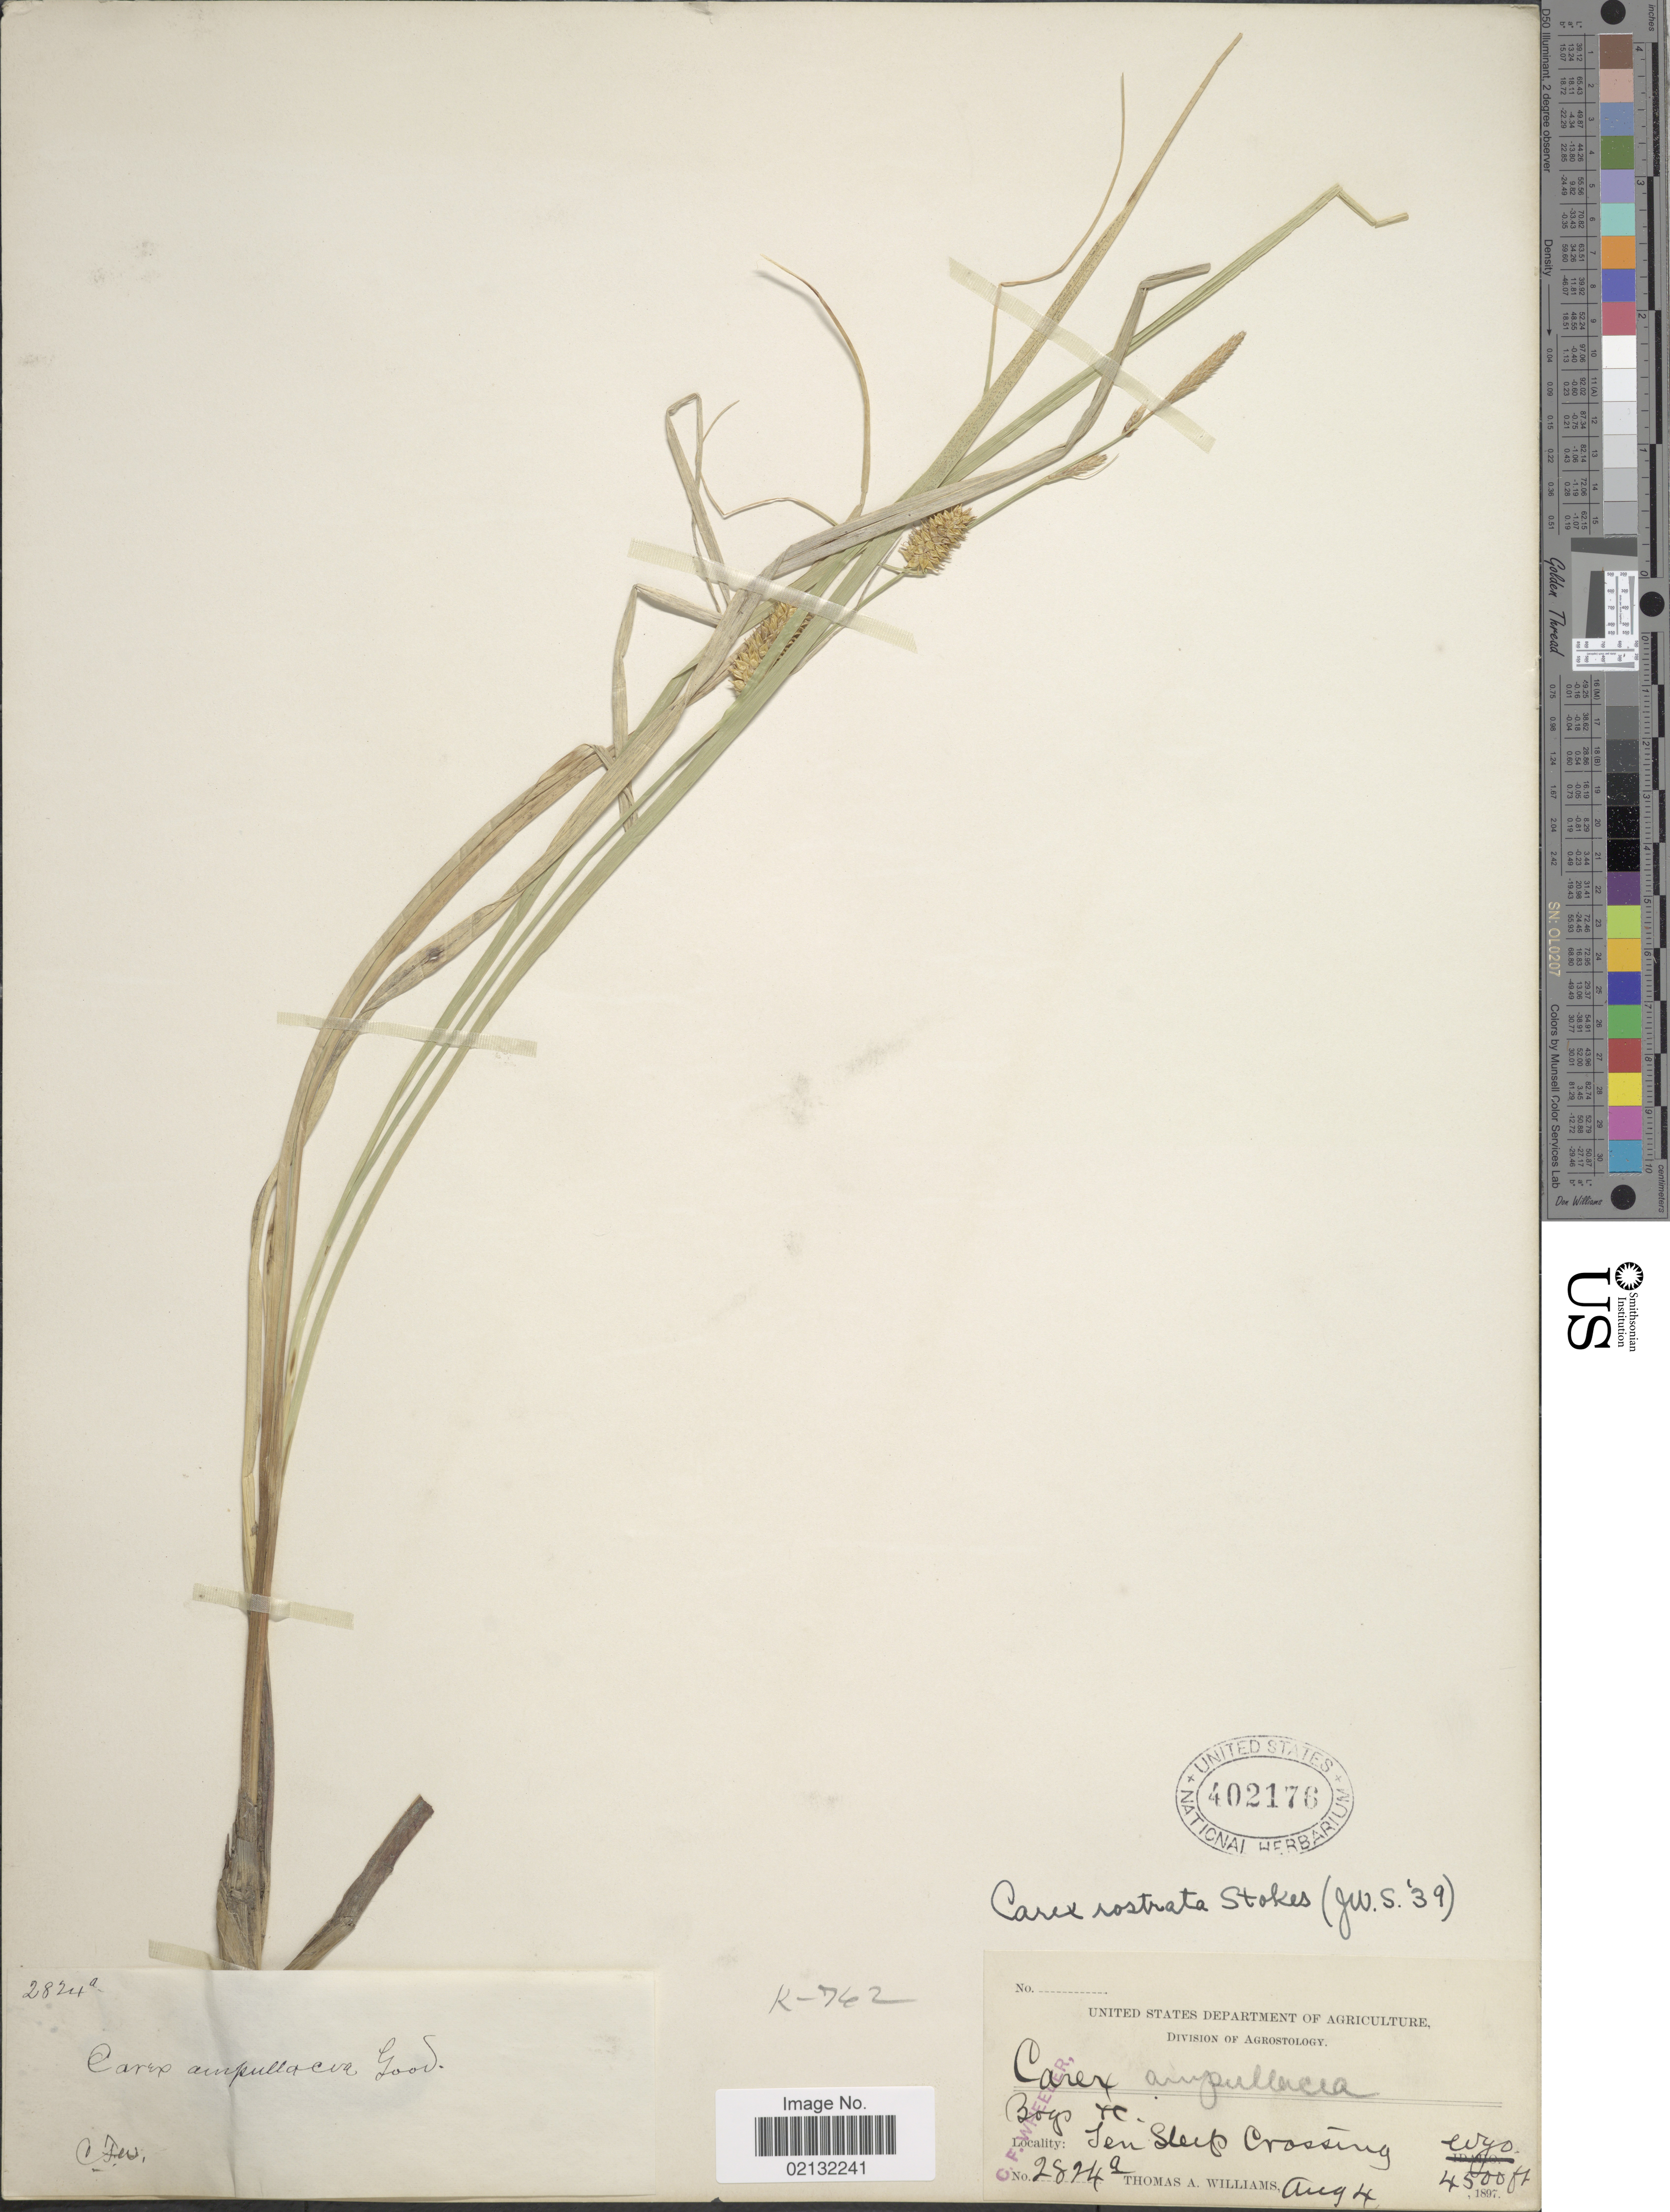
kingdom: Plantae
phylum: Tracheophyta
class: Liliopsida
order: Poales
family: Cyperaceae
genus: Carex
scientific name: Carex rostrata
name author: Stokes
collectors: T. A. Williams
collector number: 2824a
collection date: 1897-08-04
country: United States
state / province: Wyoming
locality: Ten Sleep Crossing, Bogs.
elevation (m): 1372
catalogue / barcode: US 402176